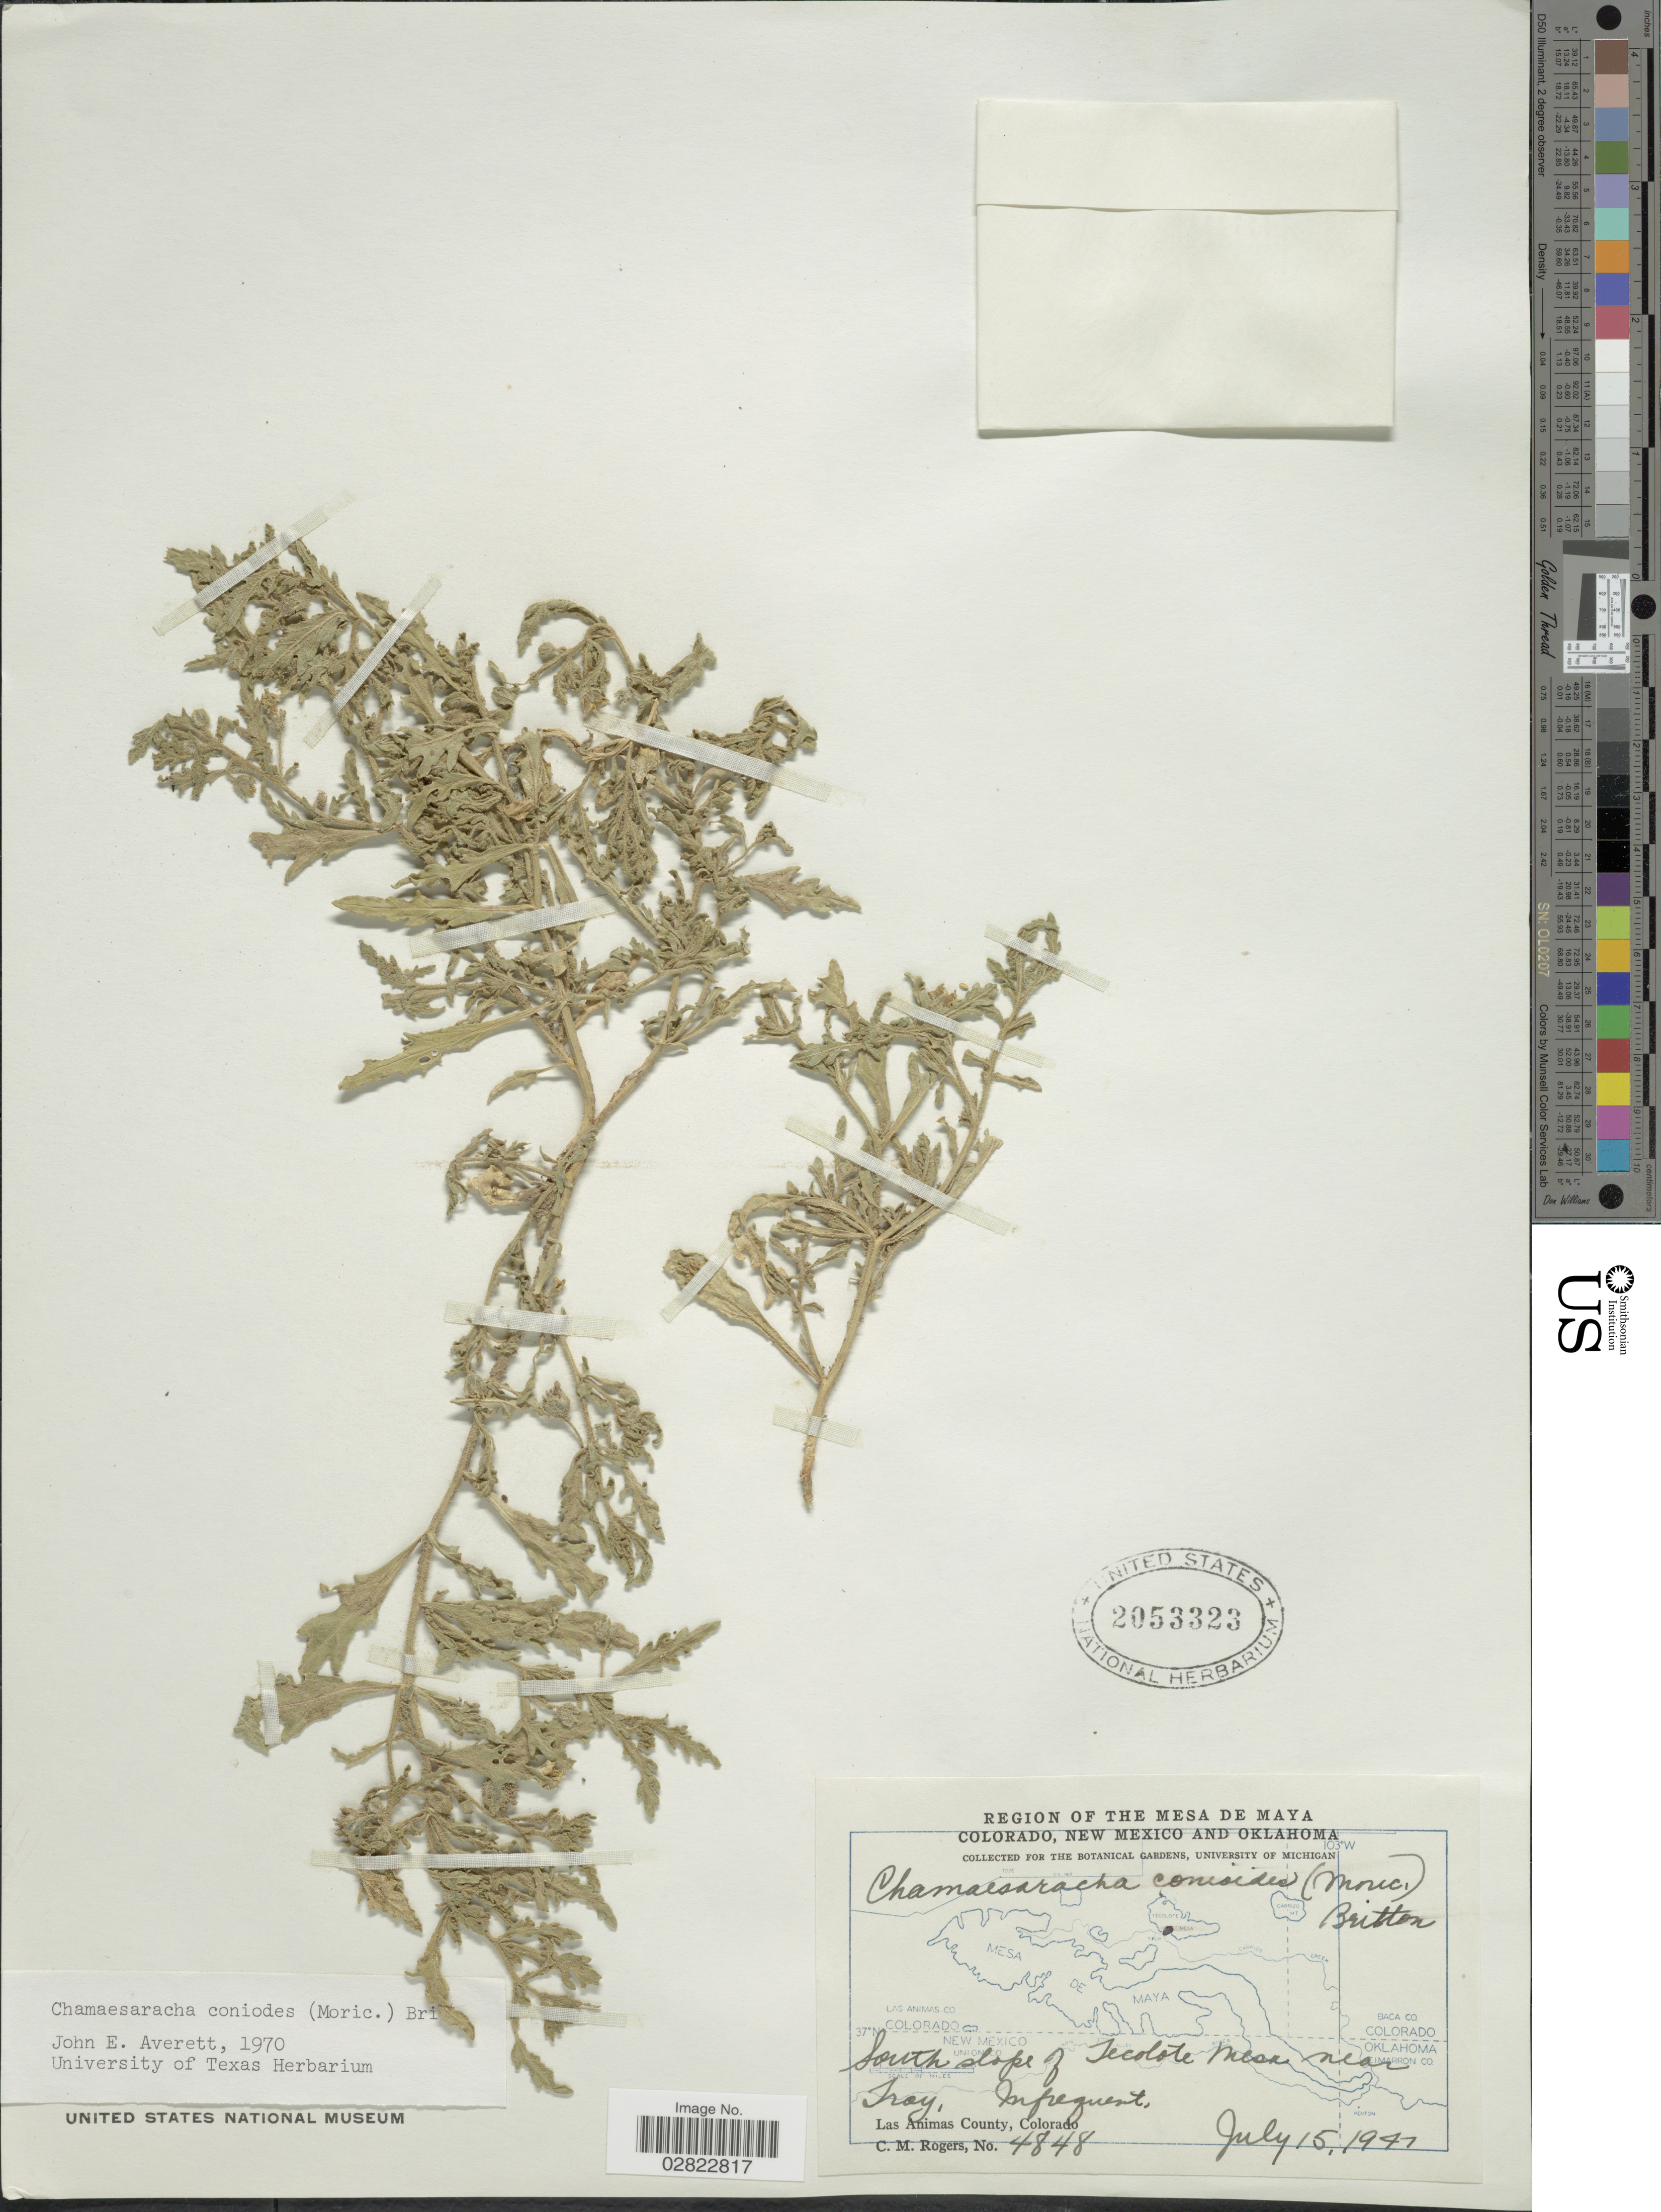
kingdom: Plantae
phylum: Tracheophyta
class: Magnoliopsida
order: Solanales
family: Solanaceae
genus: Chamaesaracha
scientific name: Chamaesaracha coniodes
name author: (Moric. ex Dunal) Britton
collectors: C. M. Rogers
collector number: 4848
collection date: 1941-07-15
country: United States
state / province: Colorado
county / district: Las Animas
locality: South slope of Tecolote Mesa near Troy, Las Animas County.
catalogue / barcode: US 2053323